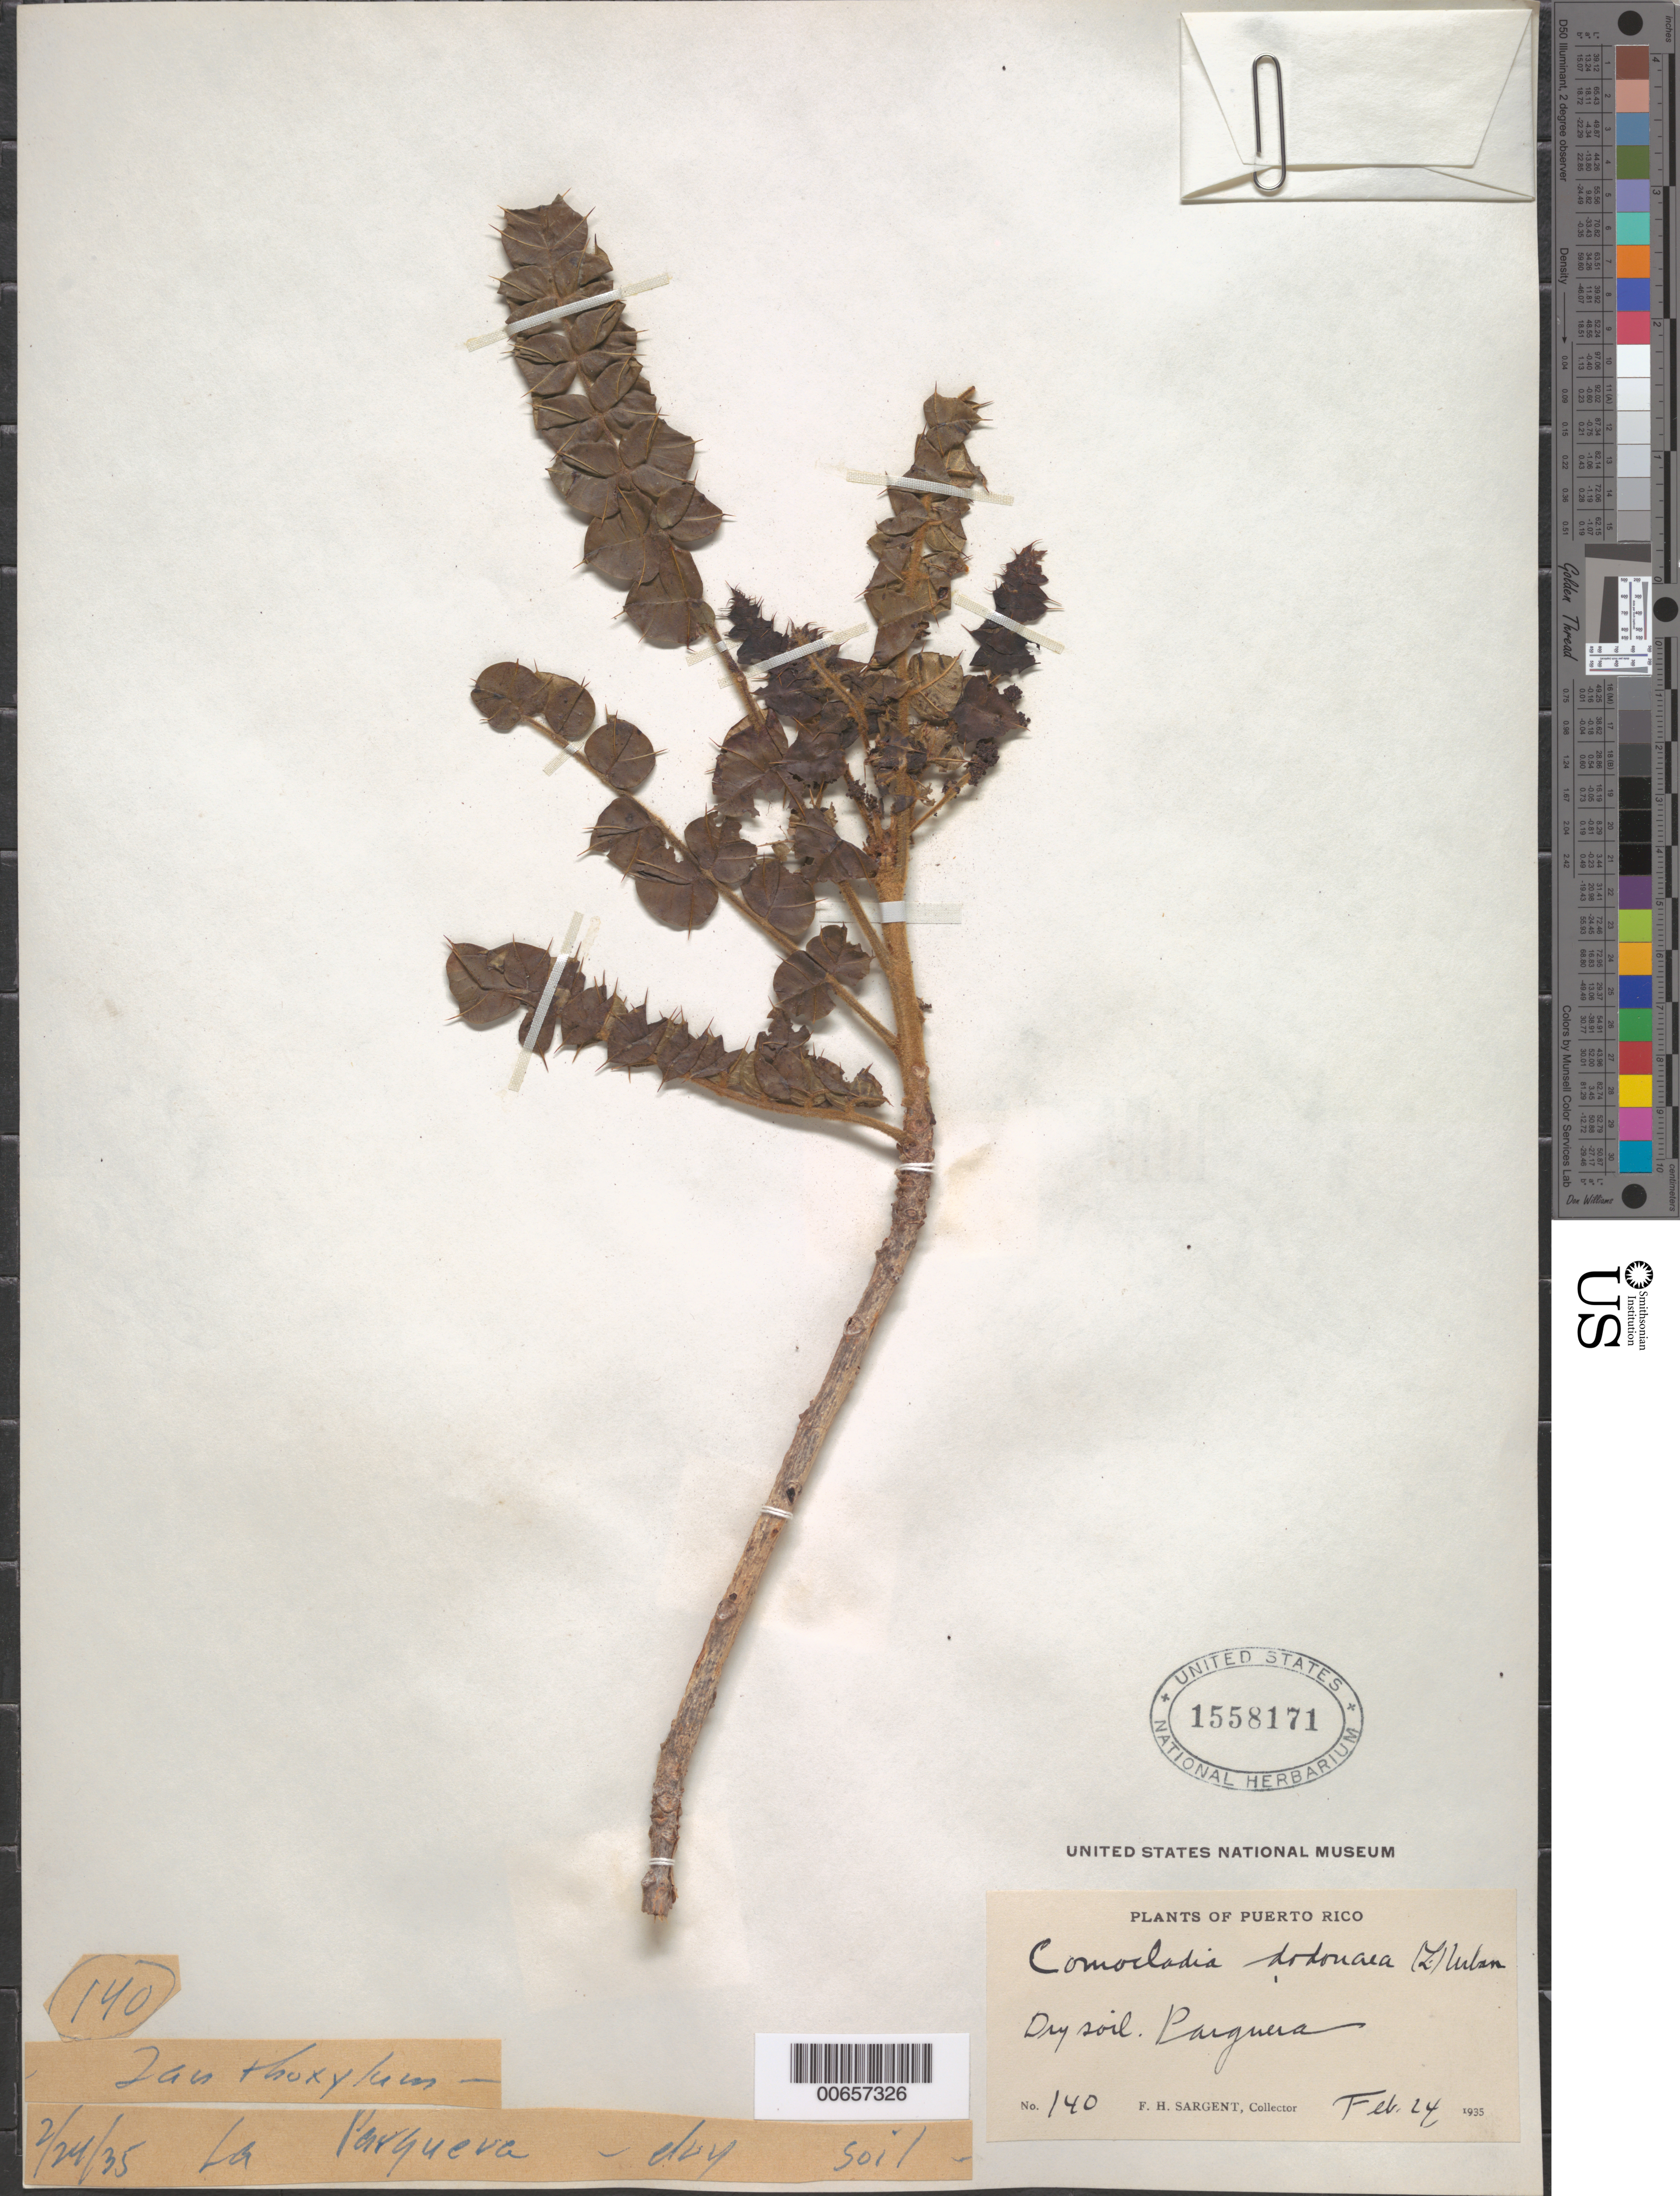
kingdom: Plantae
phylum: Tracheophyta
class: Magnoliopsida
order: Sapindales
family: Anacardiaceae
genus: Comocladia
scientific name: Comocladia dodonaea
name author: (L.) Urb.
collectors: F. H. Sargent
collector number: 140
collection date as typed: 24 Feb 1935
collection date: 1935-02-24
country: Puerto Rico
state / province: Lajas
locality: Parguera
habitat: Dry soil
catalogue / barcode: US 1558171